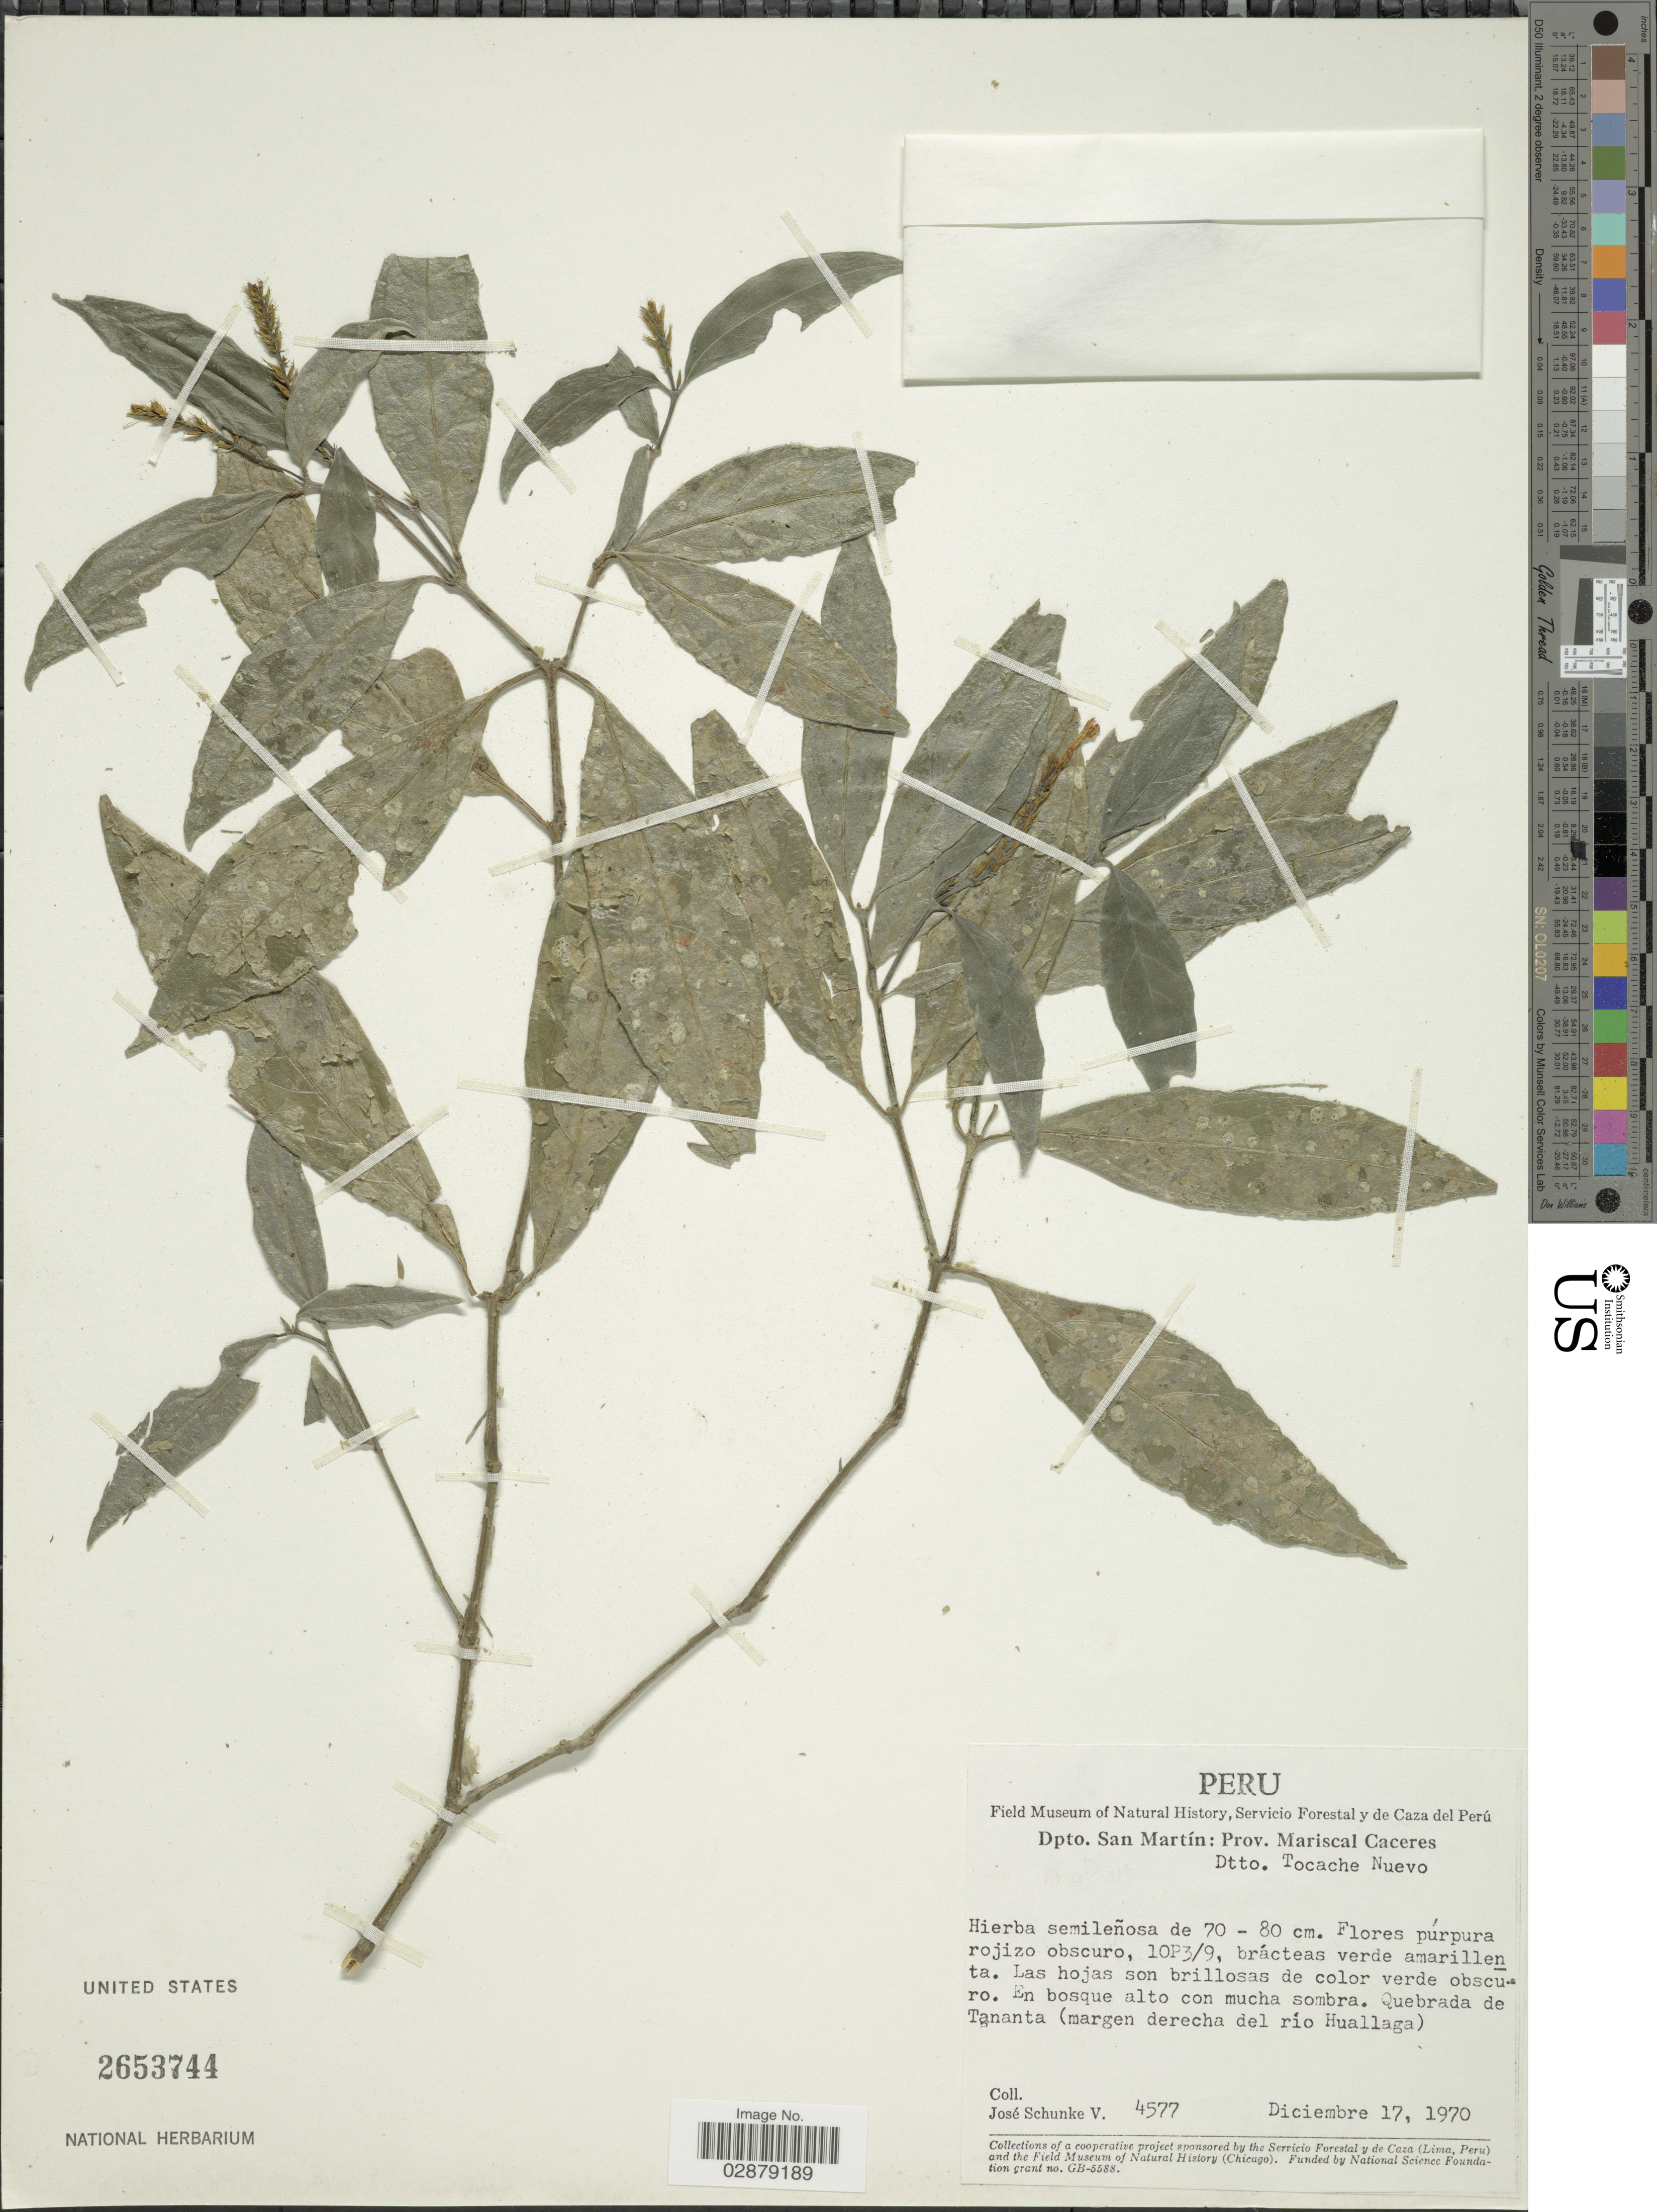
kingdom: Plantae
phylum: Tracheophyta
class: Magnoliopsida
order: Lamiales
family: Acanthaceae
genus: Justicia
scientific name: Justicia iochila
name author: Mildbr.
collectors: J. Schunke Vigo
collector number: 4577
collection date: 1970-12-17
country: Peru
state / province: San Martín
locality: Dpto. San Martín: Prov. Mariscal Caceres. Dtto. Tocache Nuevo. Quebrada de Tananta (margen derecha del río Huallaga).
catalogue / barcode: US 2653744